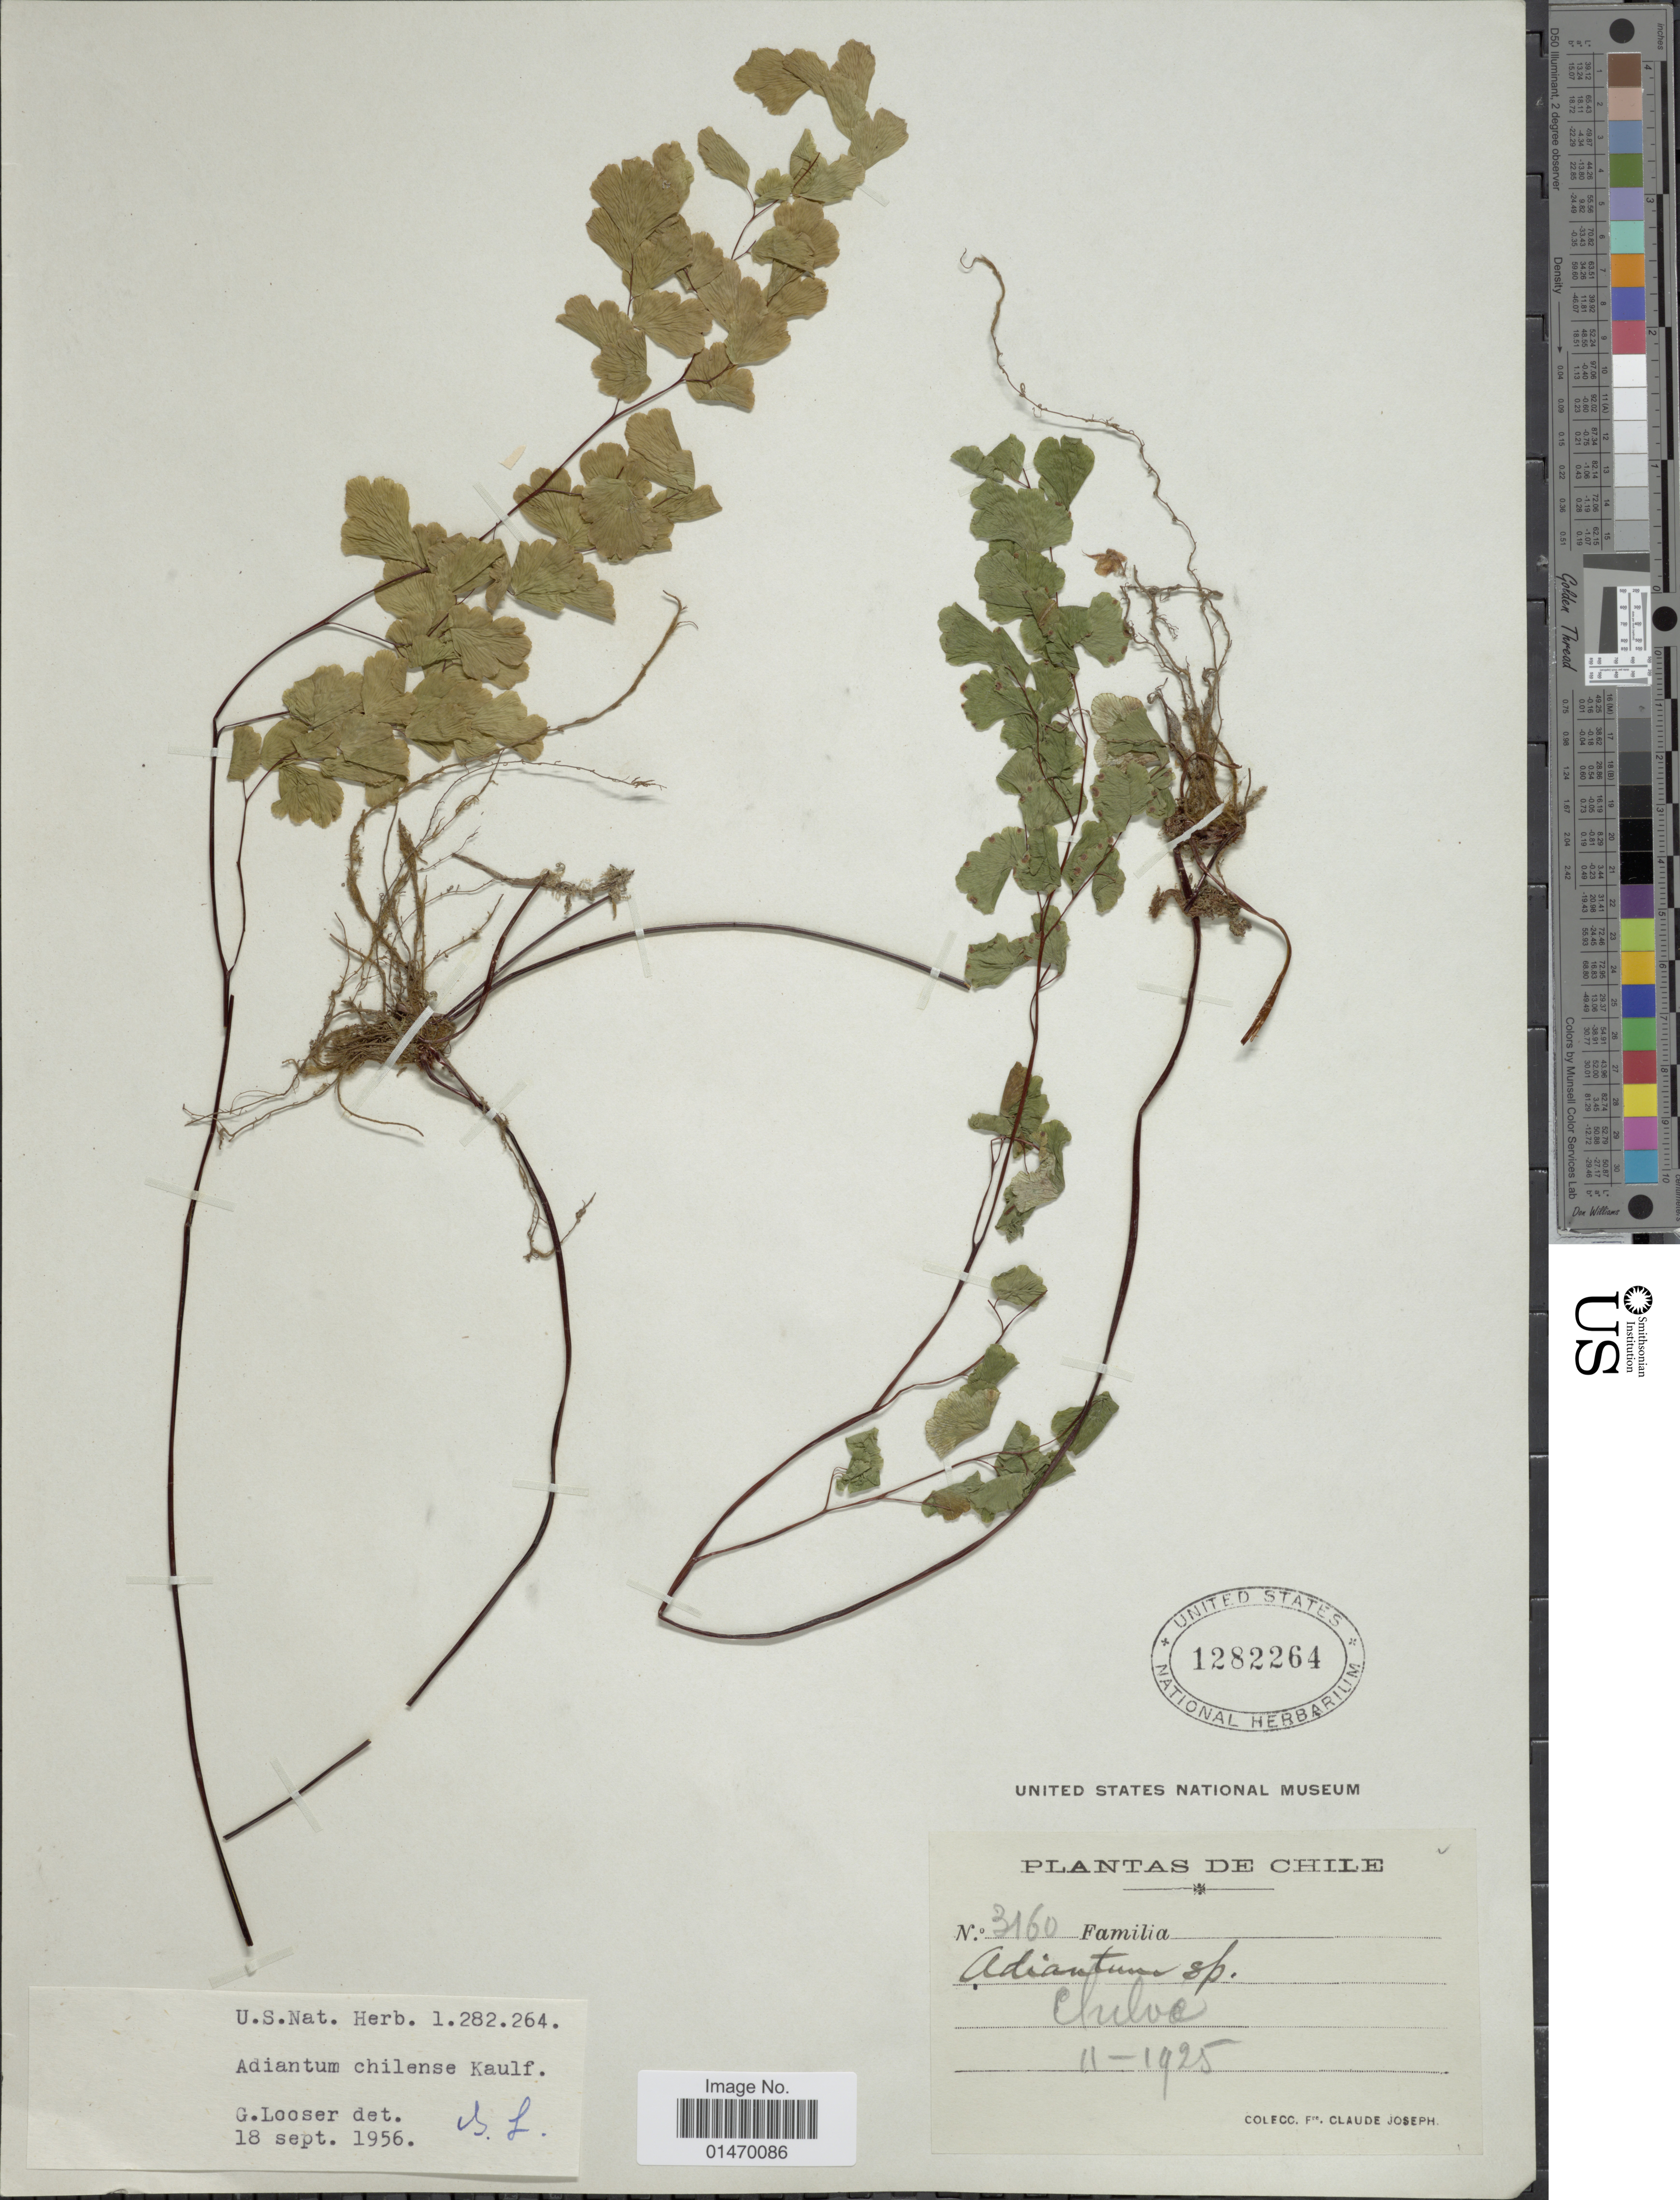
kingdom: Plantae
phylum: Tracheophyta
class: Polypodiopsida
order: Polypodiales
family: Pteridaceae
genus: Adiantum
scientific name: Adiantum chilense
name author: Kaulf.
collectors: Bro. Claude-Joseph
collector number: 3160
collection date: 1925-11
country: Chile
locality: Chiloe.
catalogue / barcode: US 1282264